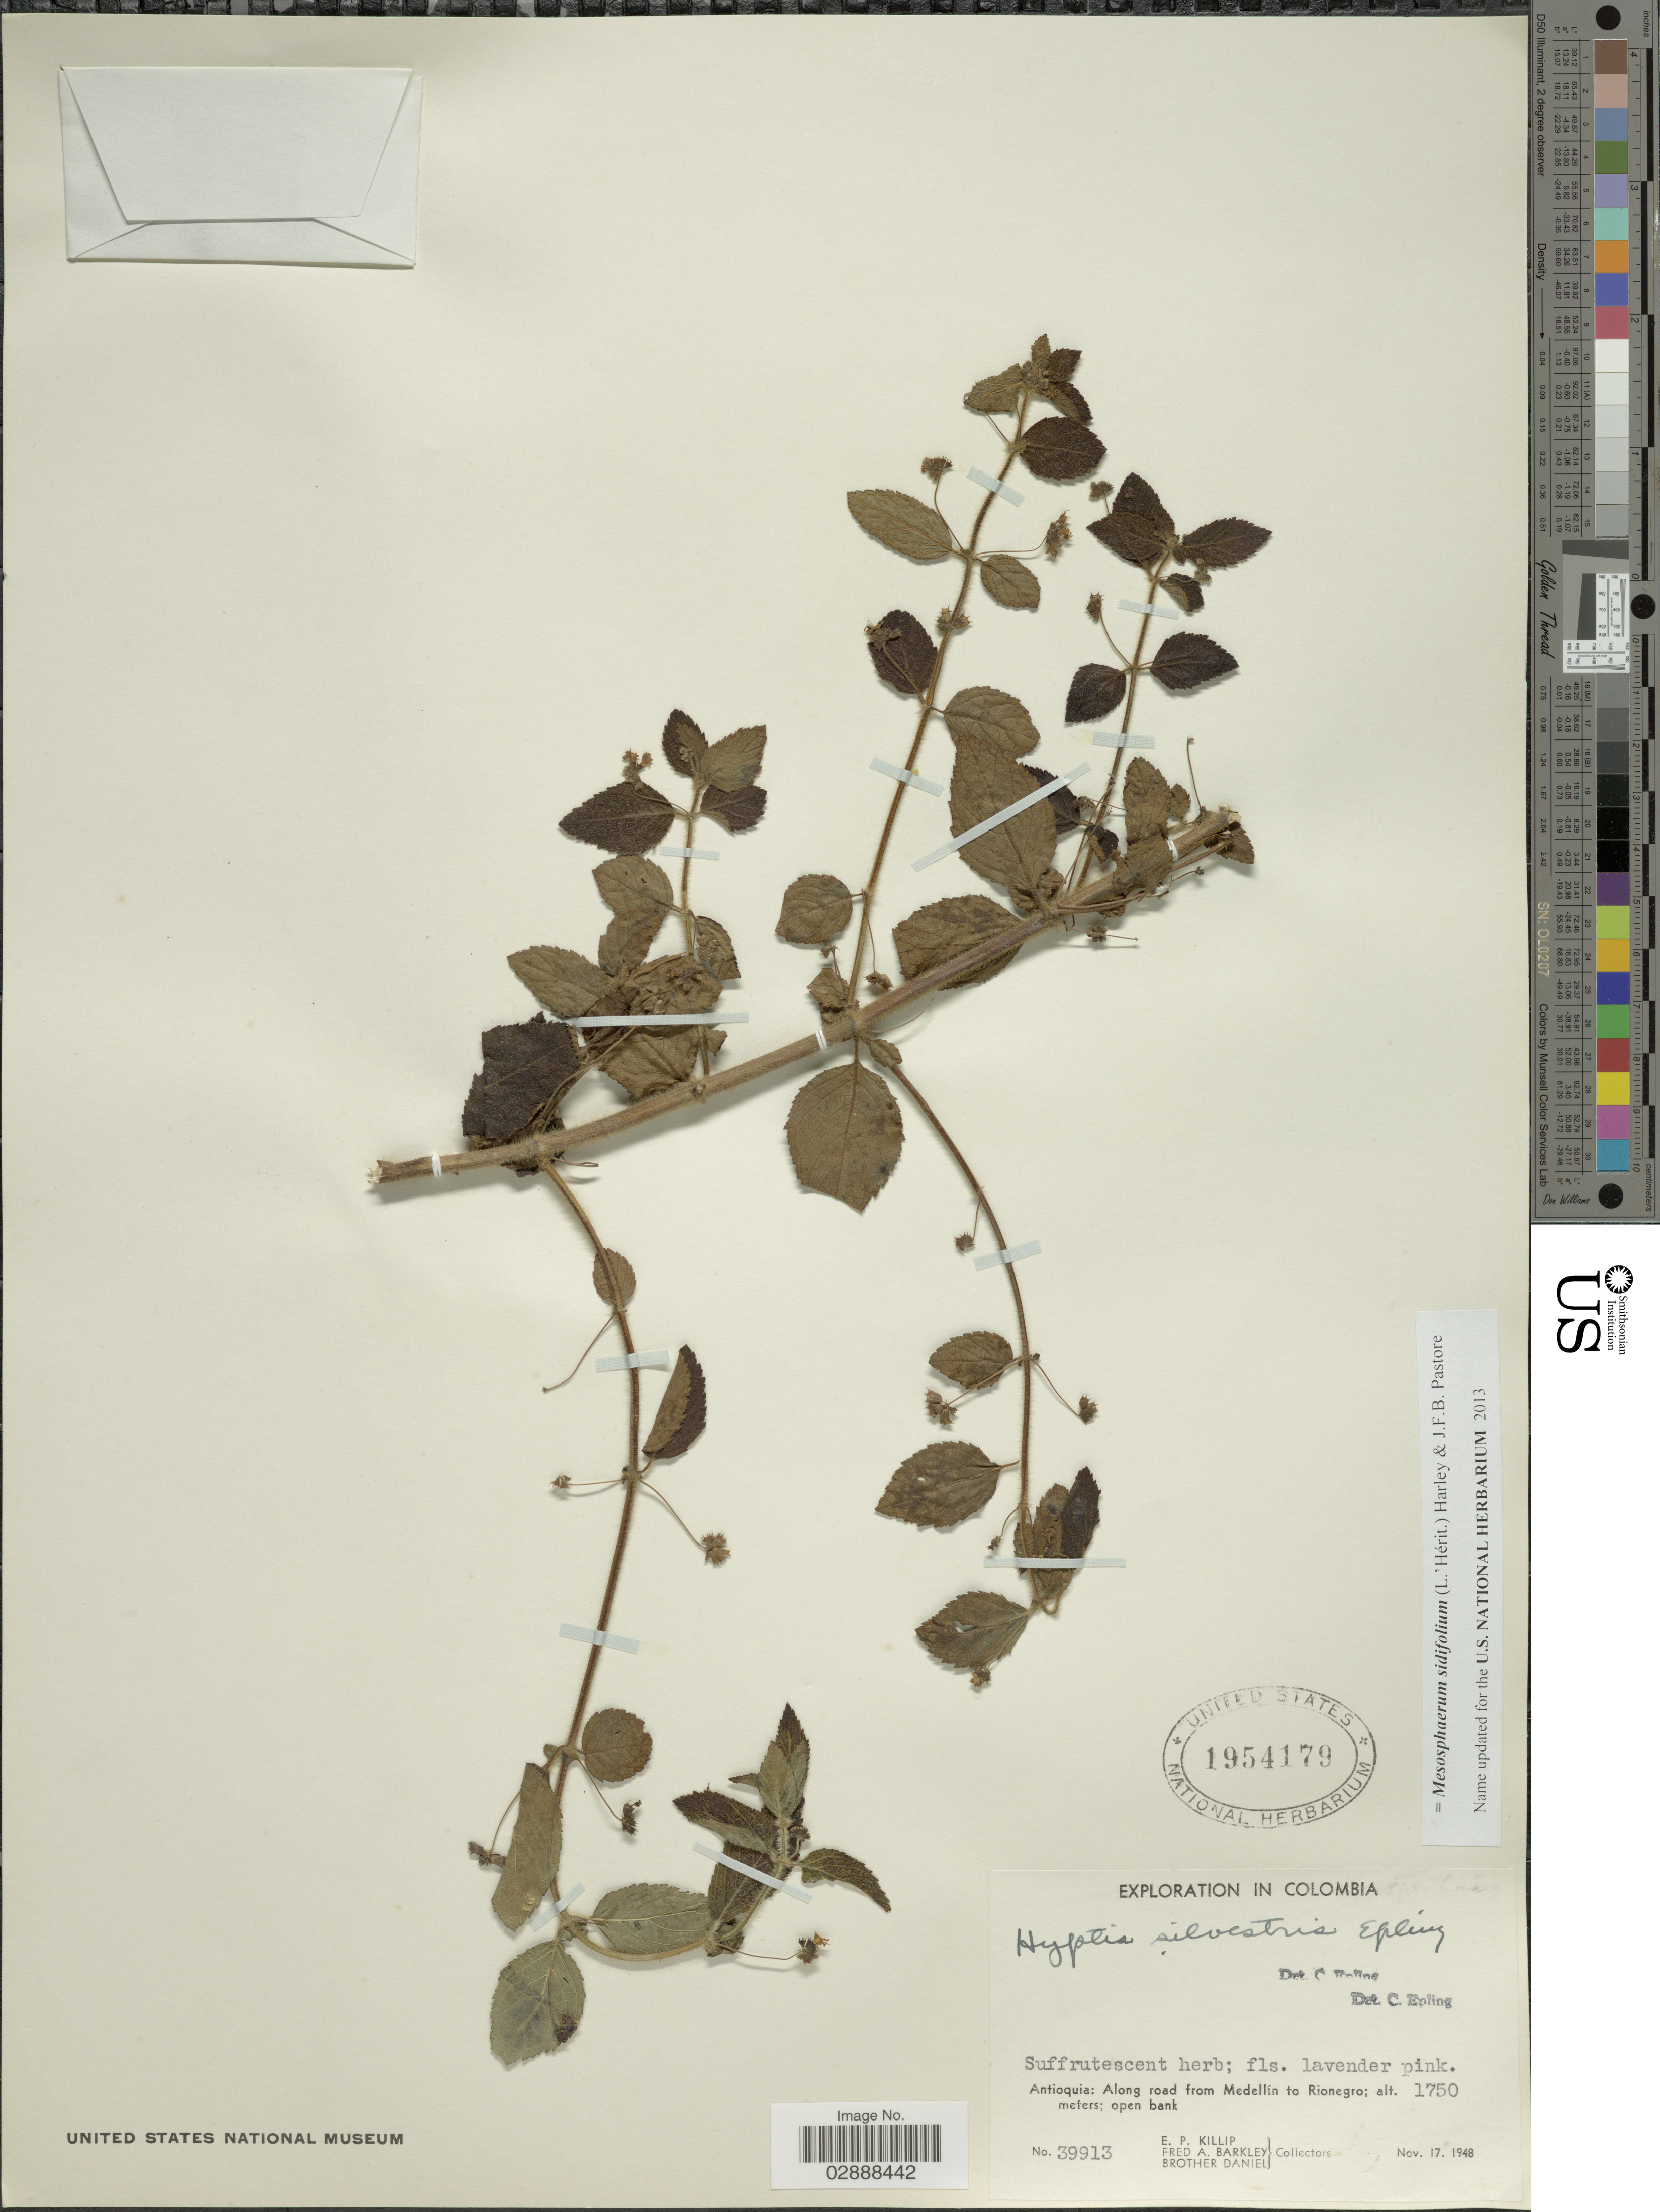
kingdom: Plantae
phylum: Tracheophyta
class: Magnoliopsida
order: Lamiales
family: Lamiaceae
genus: Mesosphaerum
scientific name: Mesosphaerum sidifolium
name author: (L'Hér.) Harley & J.F.B. Pastore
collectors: E. P. Killip, F. A. Barkley & Bro. Daniel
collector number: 39913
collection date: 1948-11-17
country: Colombia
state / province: Antioquia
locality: Along road from Medellín to Rionegro.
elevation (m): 1750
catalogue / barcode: US 1954179